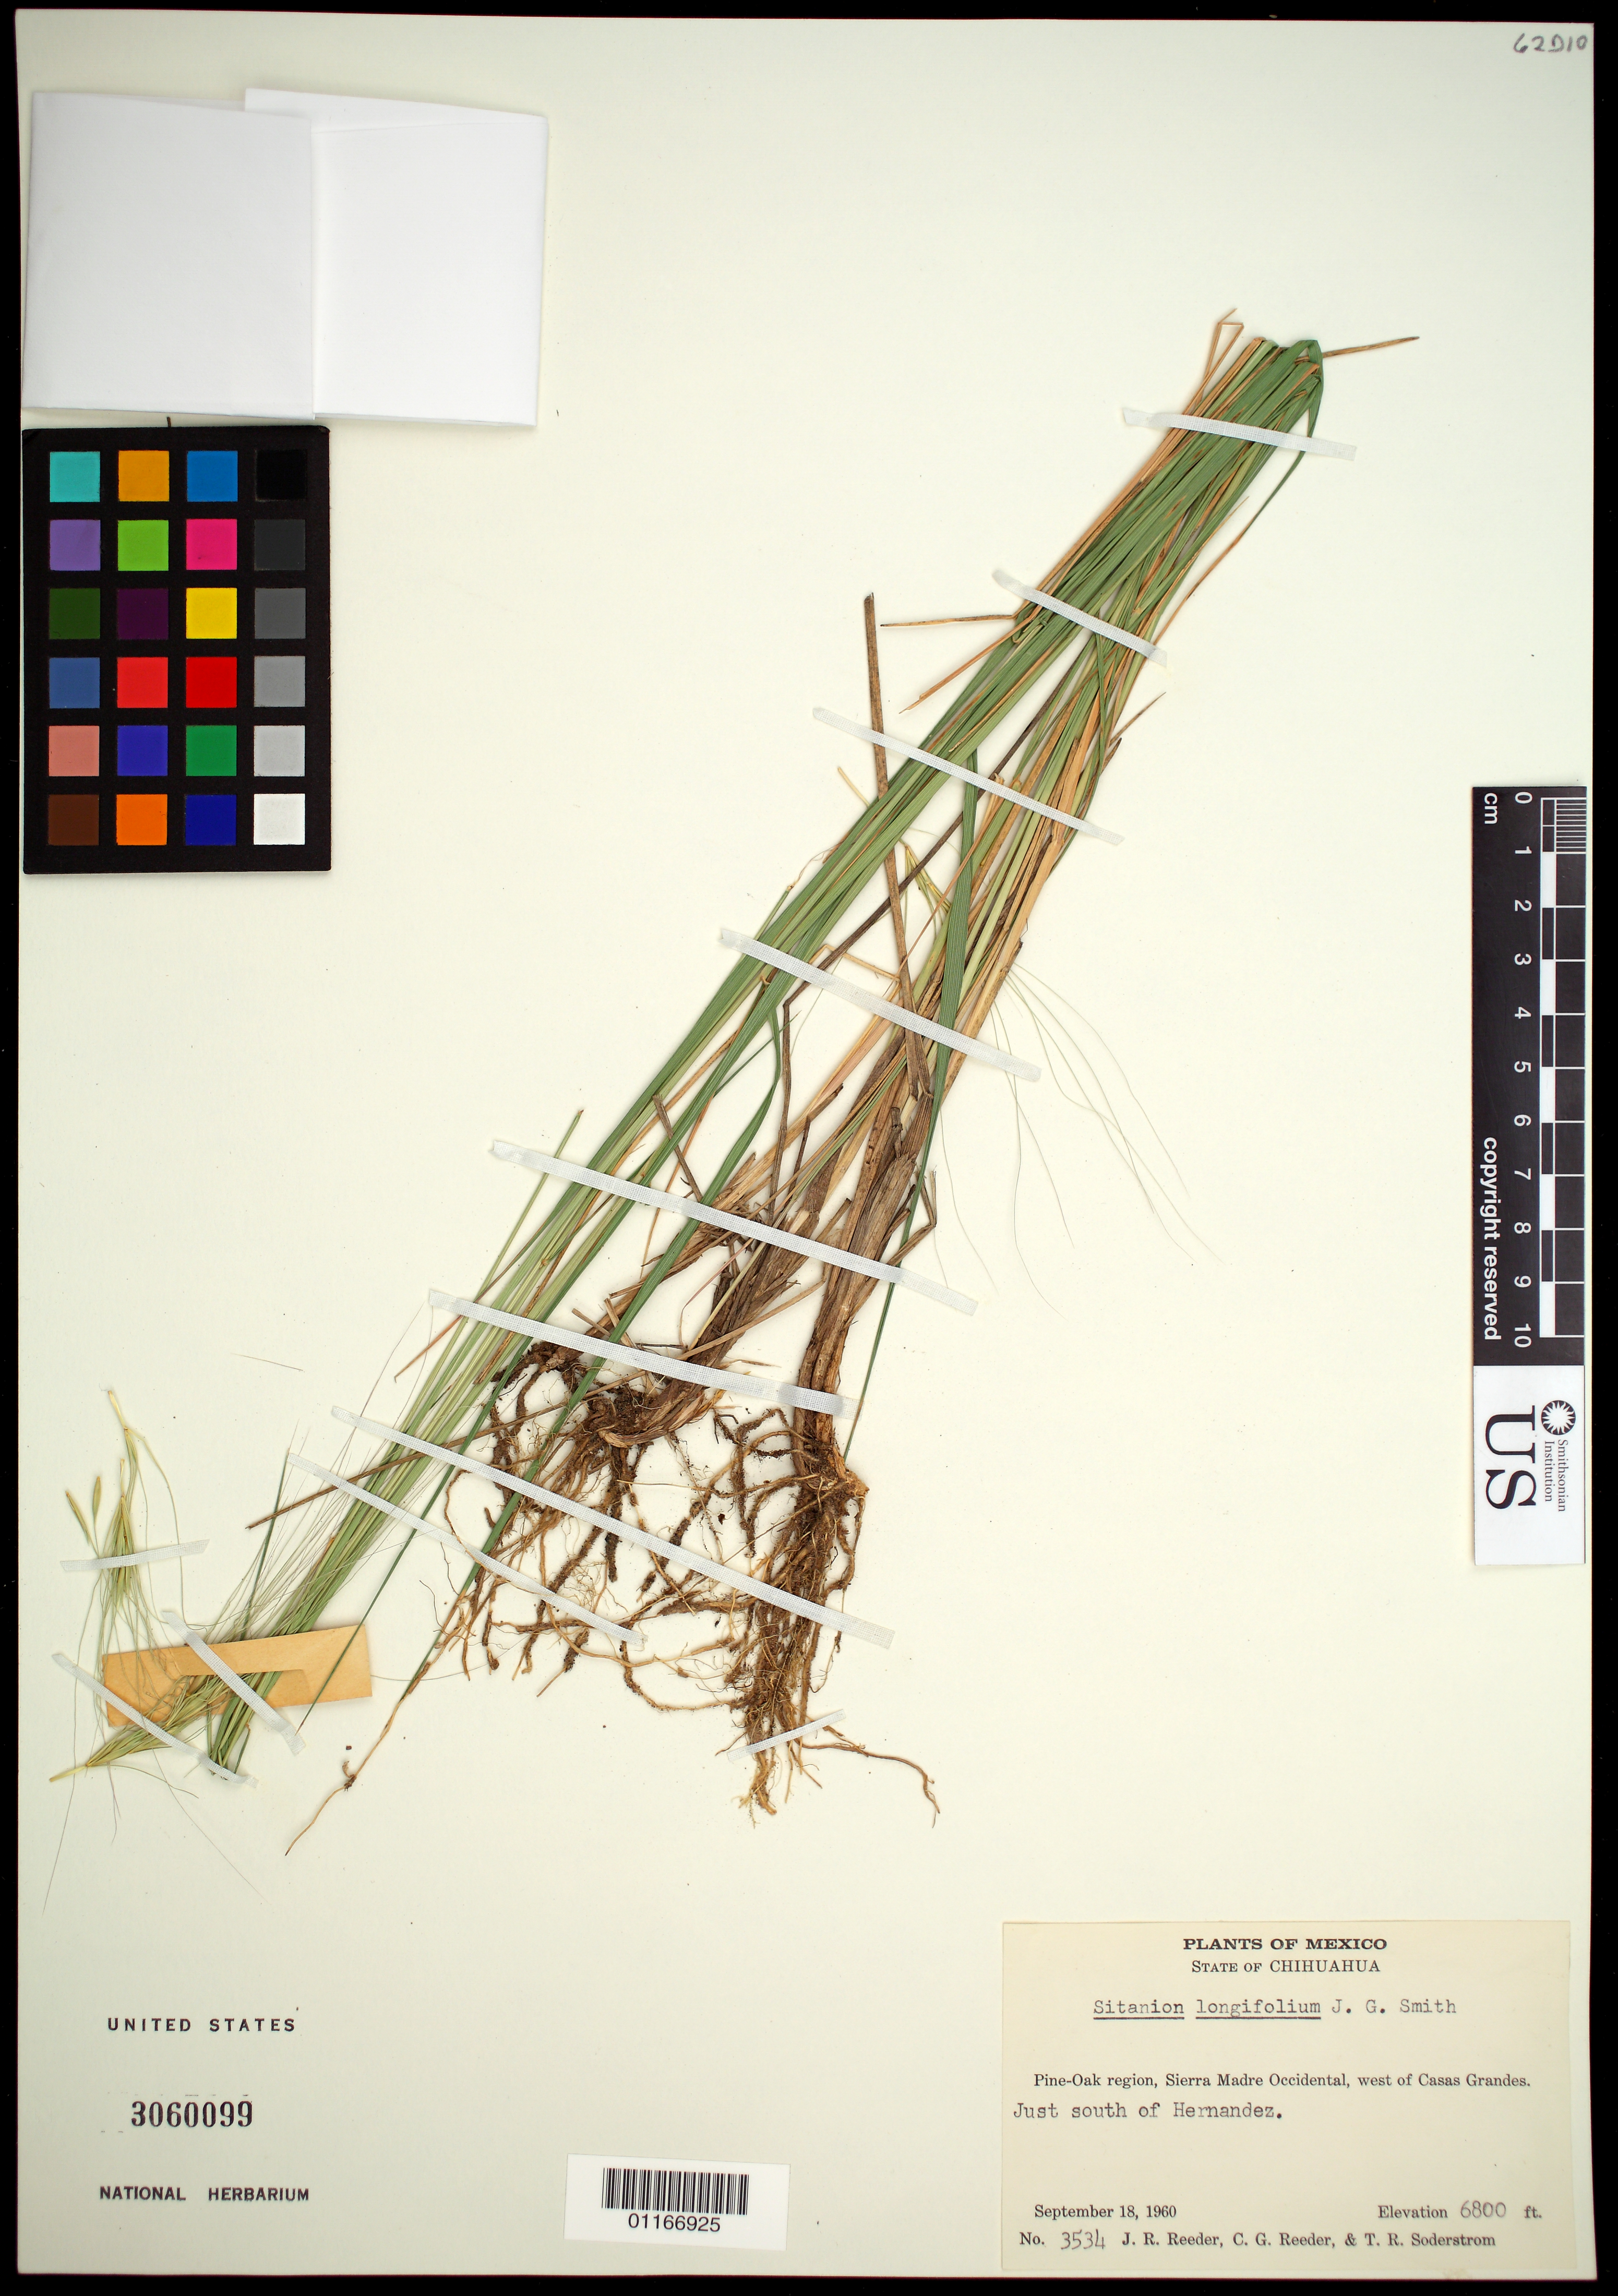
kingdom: Plantae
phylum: Tracheophyta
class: Liliopsida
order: Poales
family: Poaceae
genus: Elymus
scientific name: Elymus elymoides subsp. brevifolius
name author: (J.G. Sm.) Barkworth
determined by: Poaceae Reorganization Project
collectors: J. R. Reeder, C. G. Reeder & T. R. Soderstrom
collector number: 3534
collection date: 1980-09-18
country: Mexico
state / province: Chihuahua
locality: Sierra Madre Occidental, west of Casas Grandes, Just south of Hernandez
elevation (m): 2073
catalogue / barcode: US 3060099